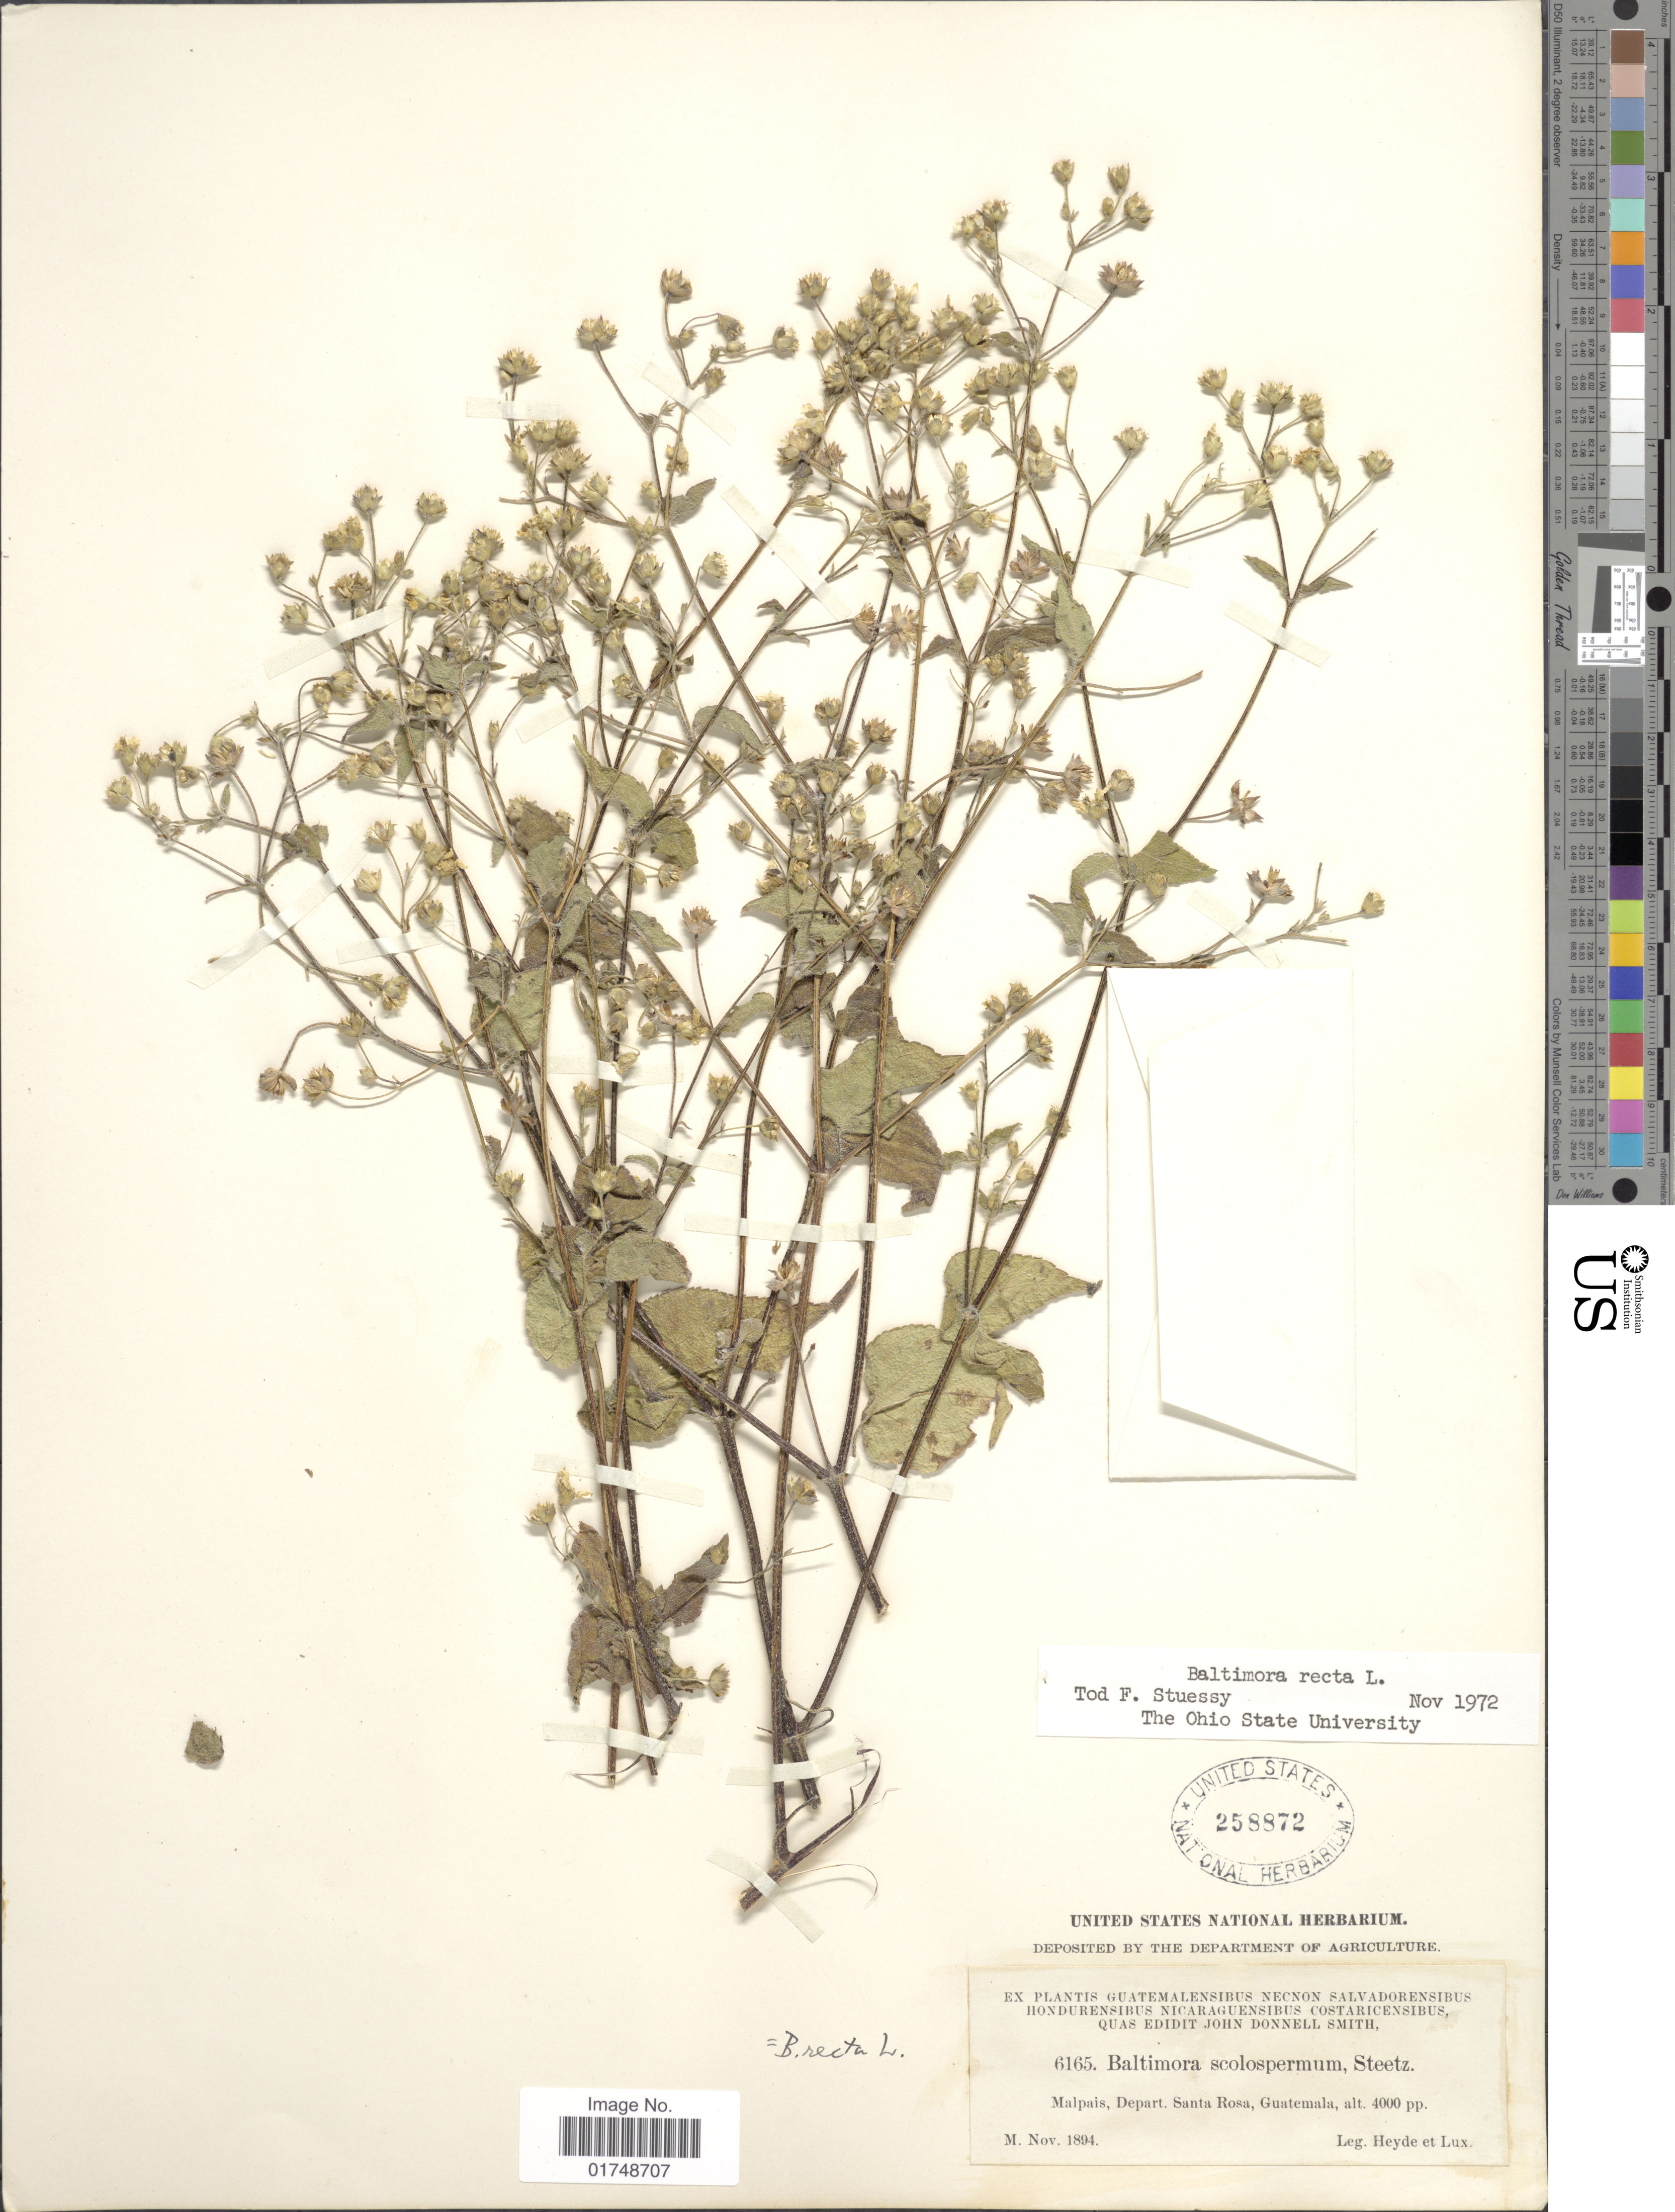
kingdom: Plantae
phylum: Tracheophyta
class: Magnoliopsida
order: Asterales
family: Asteraceae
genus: Baltimora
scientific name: Baltimora recta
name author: L.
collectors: E. T. Heyde & E. Lux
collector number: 6165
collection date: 1894-11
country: Guatemala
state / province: Santa Rosa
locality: Malpais, Depart. Santa Rosa.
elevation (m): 1219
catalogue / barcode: US 258872